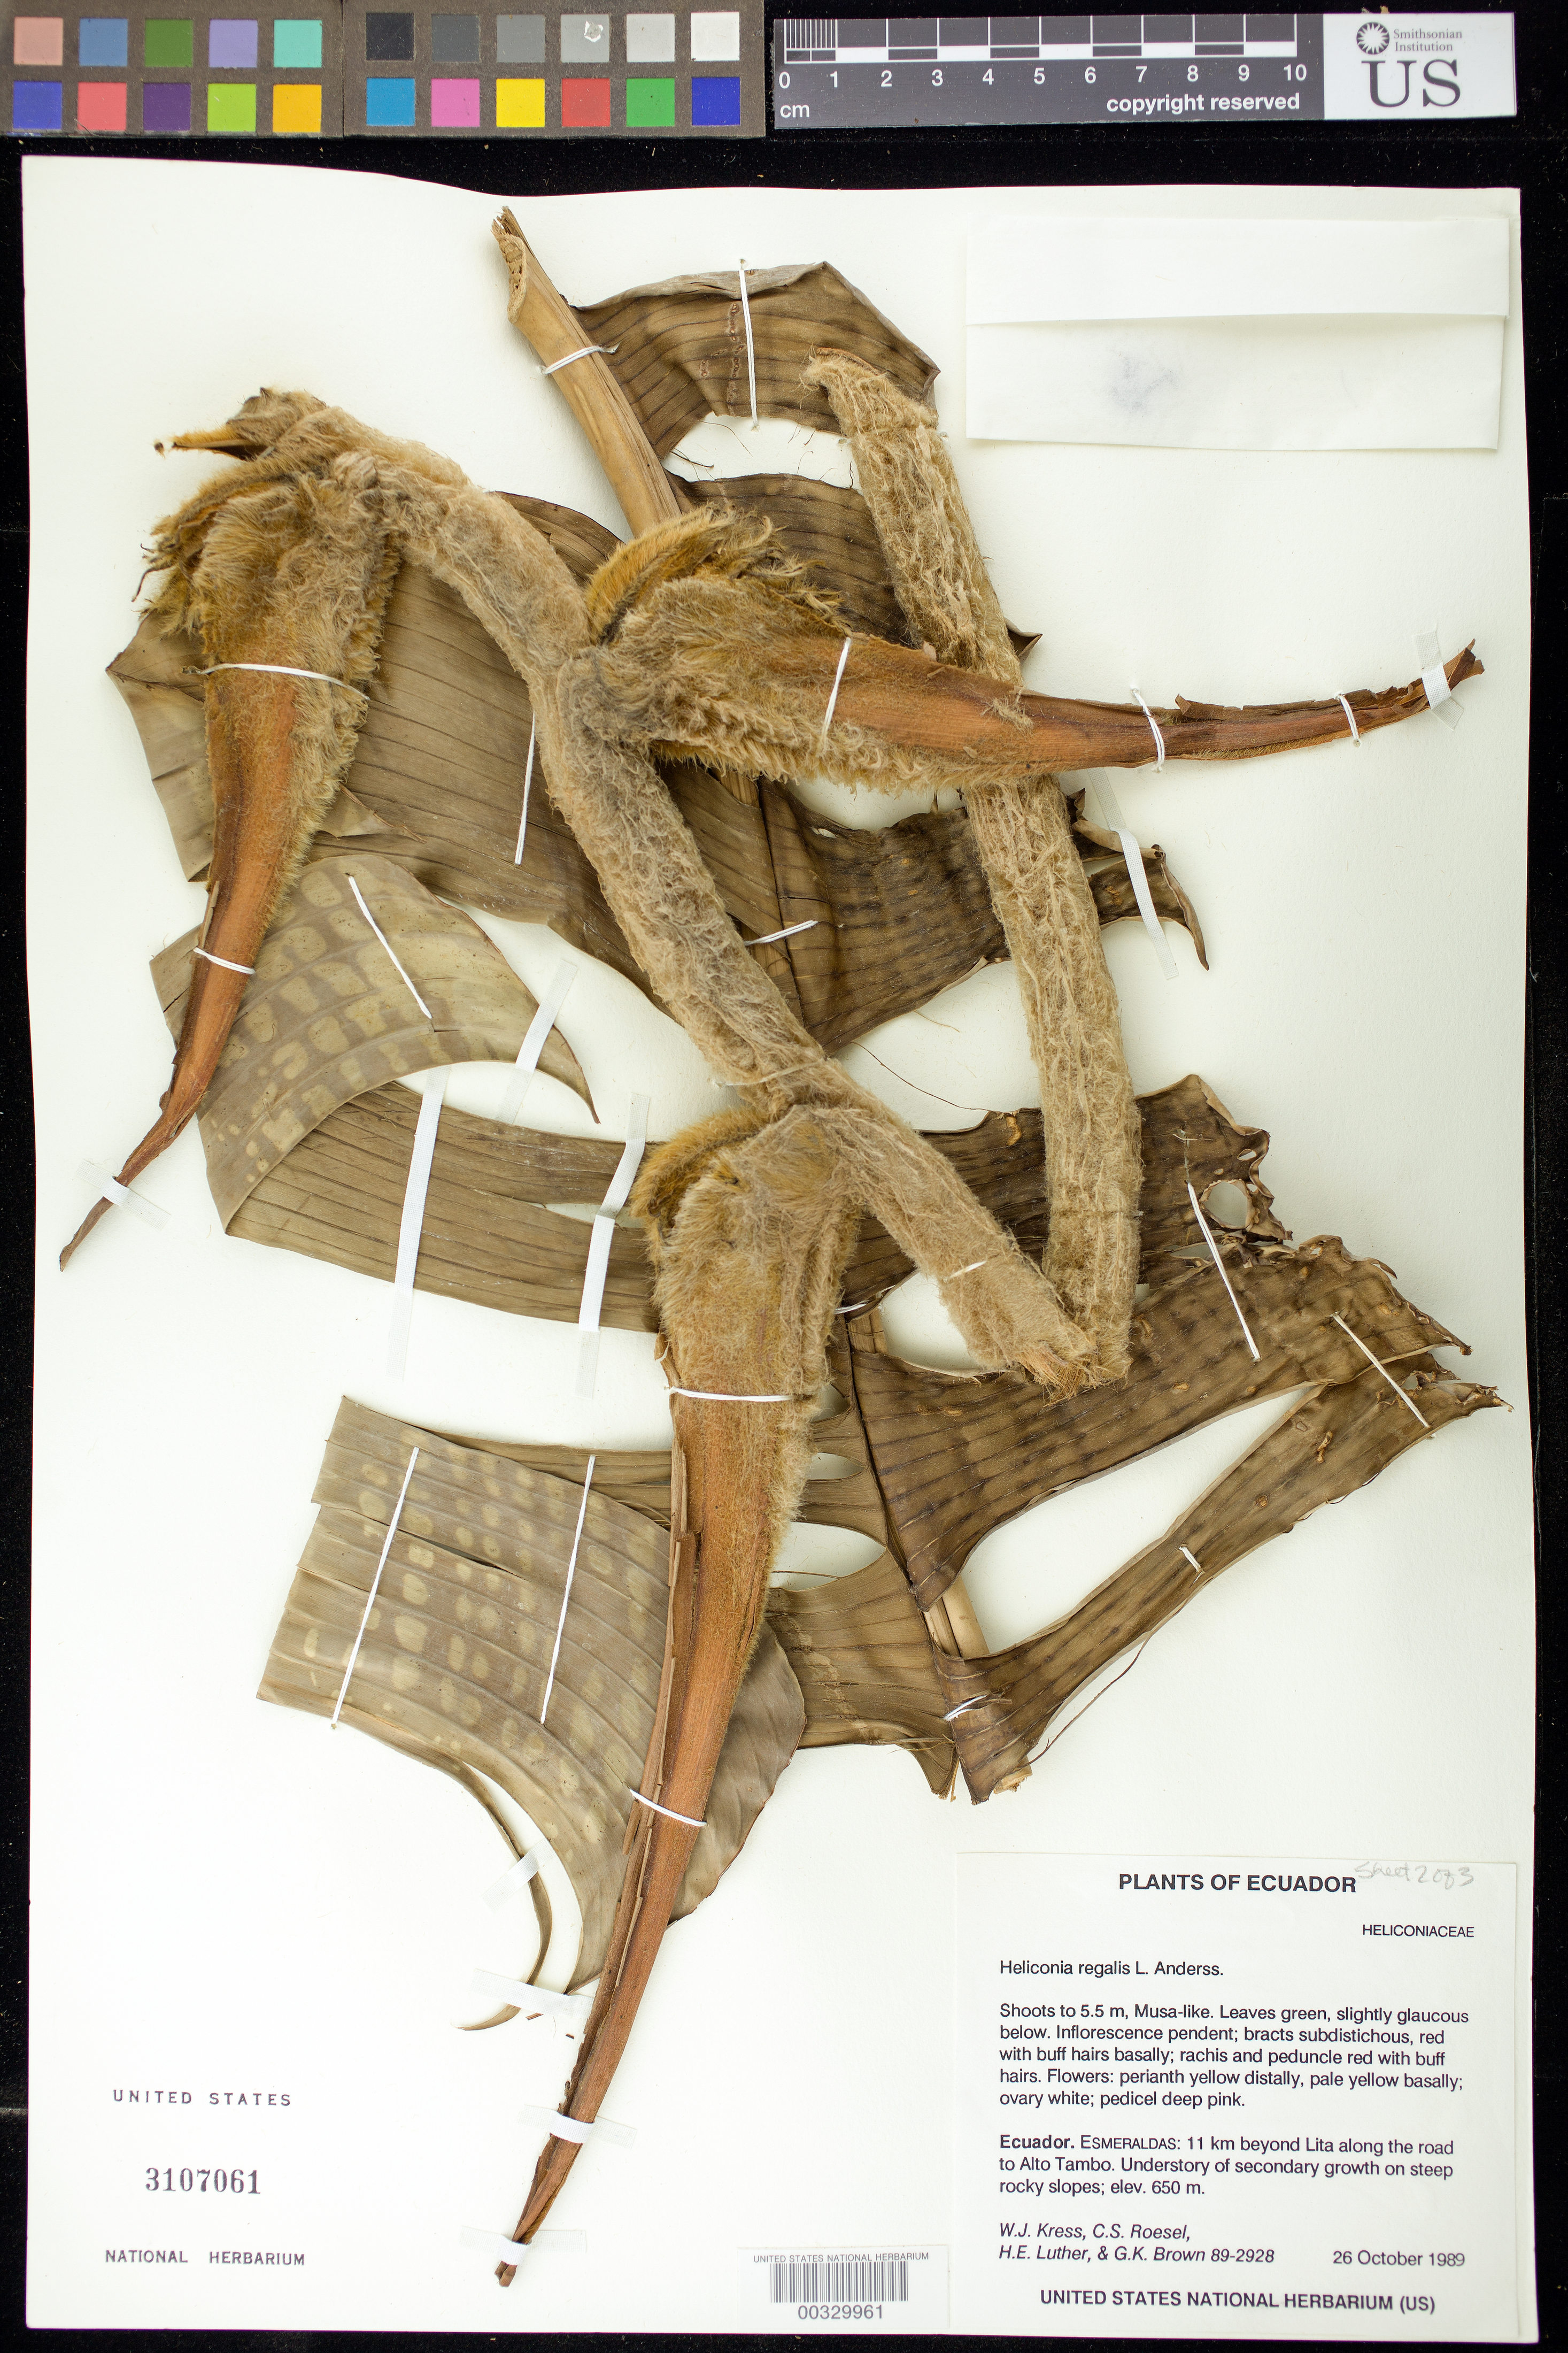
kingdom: Plantae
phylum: Tracheophyta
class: Liliopsida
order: Zingiberales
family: Heliconiaceae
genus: Heliconia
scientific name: Heliconia regalis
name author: L. Andersson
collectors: W. J. Kress, C. S. Roesel, Harry E. Luther & G. K. Brown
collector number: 89-2928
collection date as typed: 26 Oct 1989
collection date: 1989-10-26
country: Ecuador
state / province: Esmeraldas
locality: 11 km beyond Lita along road to Alto Tambo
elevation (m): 650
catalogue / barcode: US 3107061